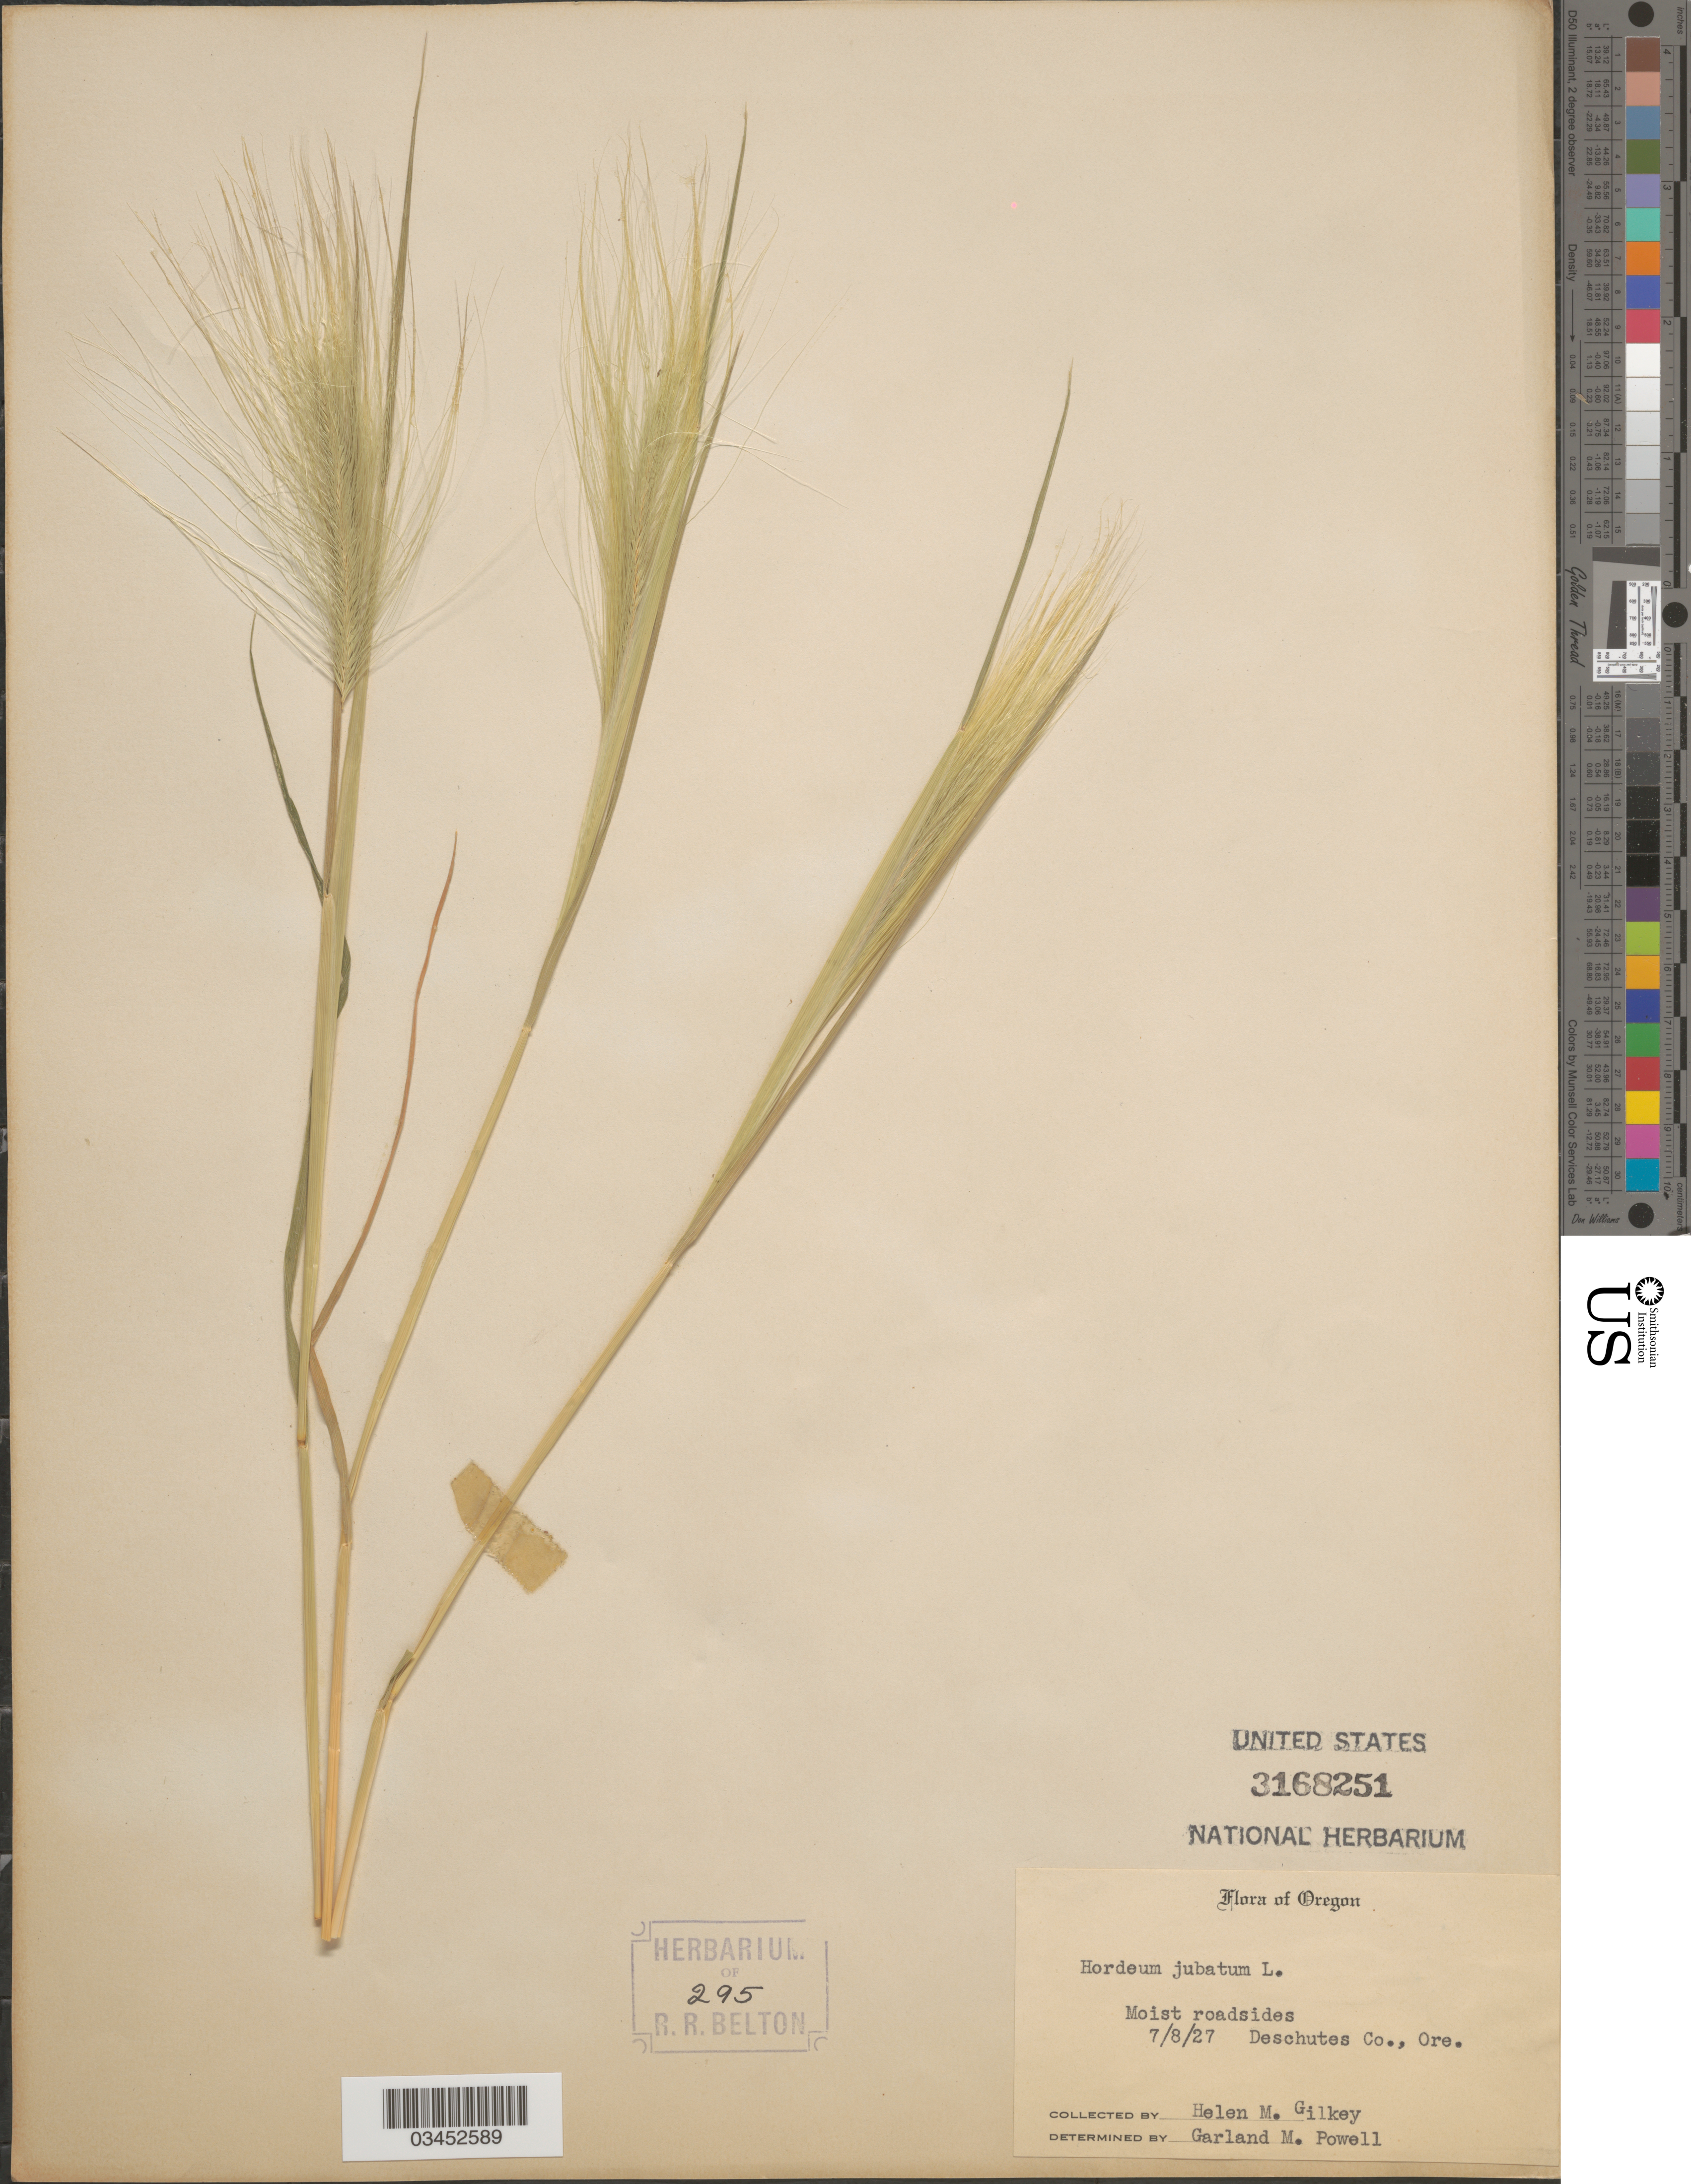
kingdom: Plantae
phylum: Tracheophyta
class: Liliopsida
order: Poales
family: Poaceae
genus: Hordeum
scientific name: Hordeum jubatum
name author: L.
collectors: H. Gilkey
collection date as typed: Transcribed d/m/y: 8/7/27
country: United States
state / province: Oregon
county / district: Deschutes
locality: Moist roadsides. Deschutes Co.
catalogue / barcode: US 3168251